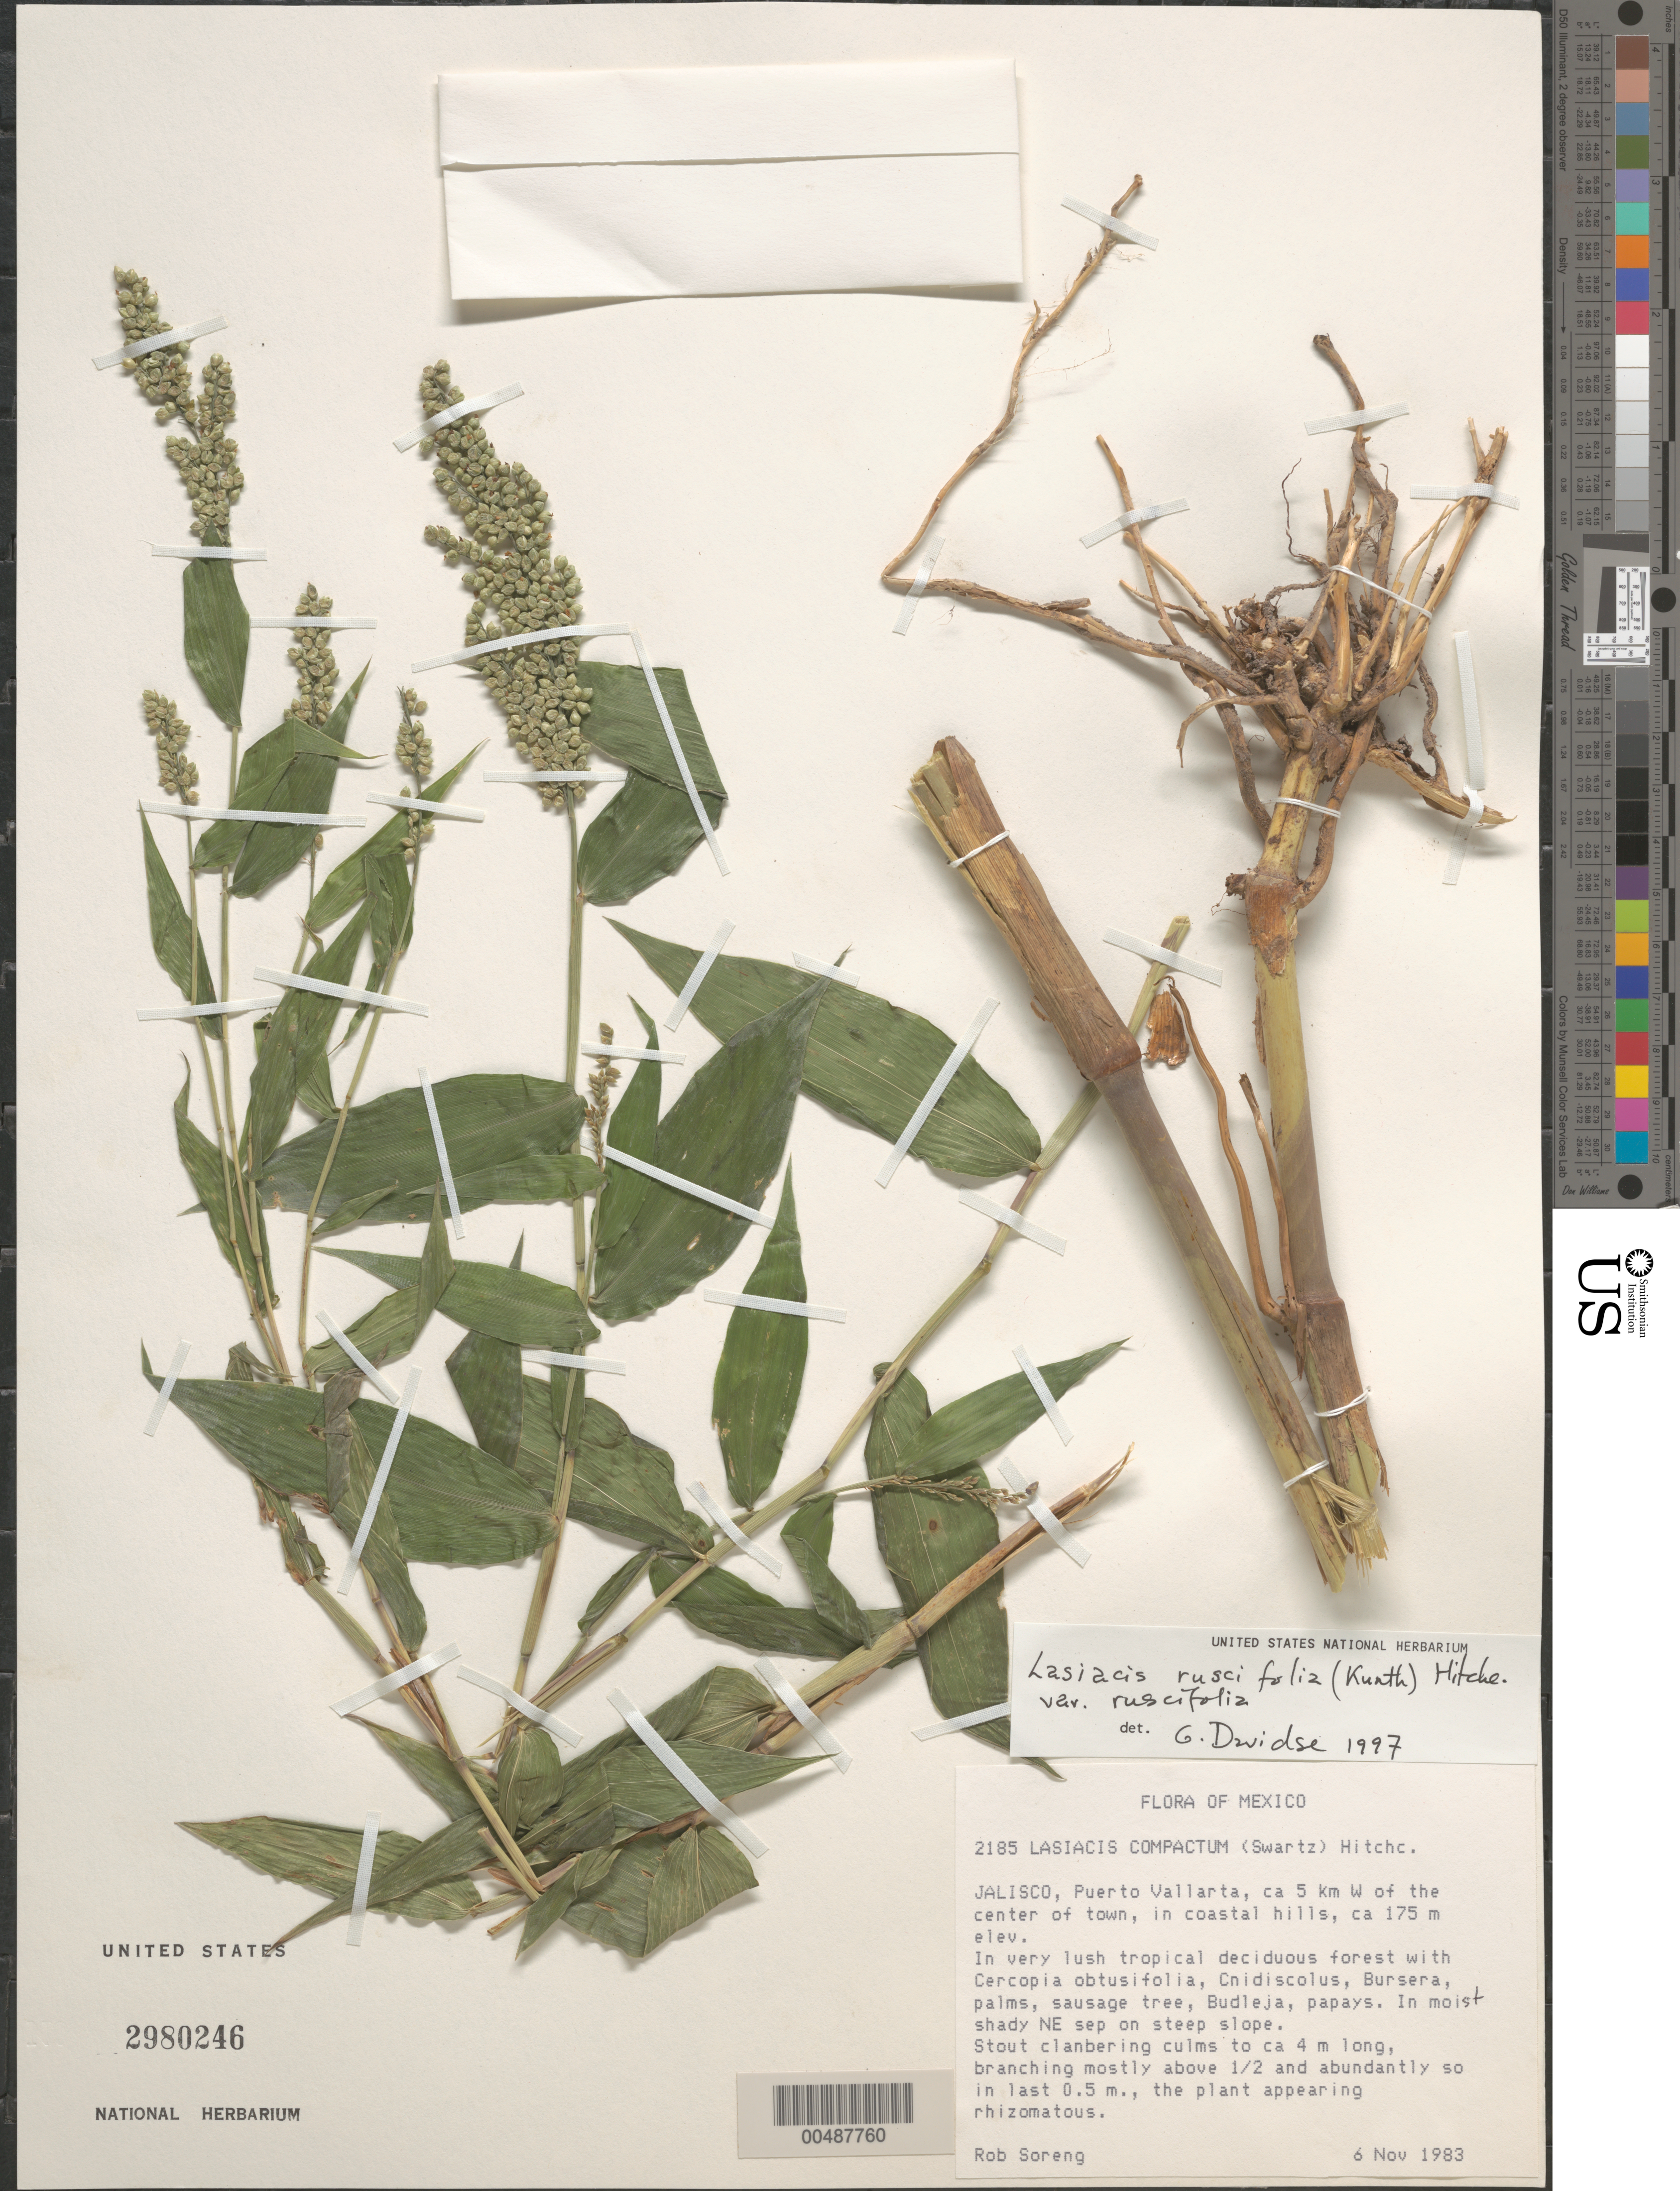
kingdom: Plantae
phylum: Tracheophyta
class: Liliopsida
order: Poales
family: Poaceae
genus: Lasiacis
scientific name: Lasiacis ruscifolia var. ruscifolia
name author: (Kunth) Hitchc.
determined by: Davidse, Gerrit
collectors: R. J. Soreng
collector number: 2185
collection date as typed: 6 Nov 1983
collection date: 1983-11-06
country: Mexico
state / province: Jalisco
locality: Puerto Vallarta, ca 5 km W of the center of town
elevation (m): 175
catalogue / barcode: US 2980246